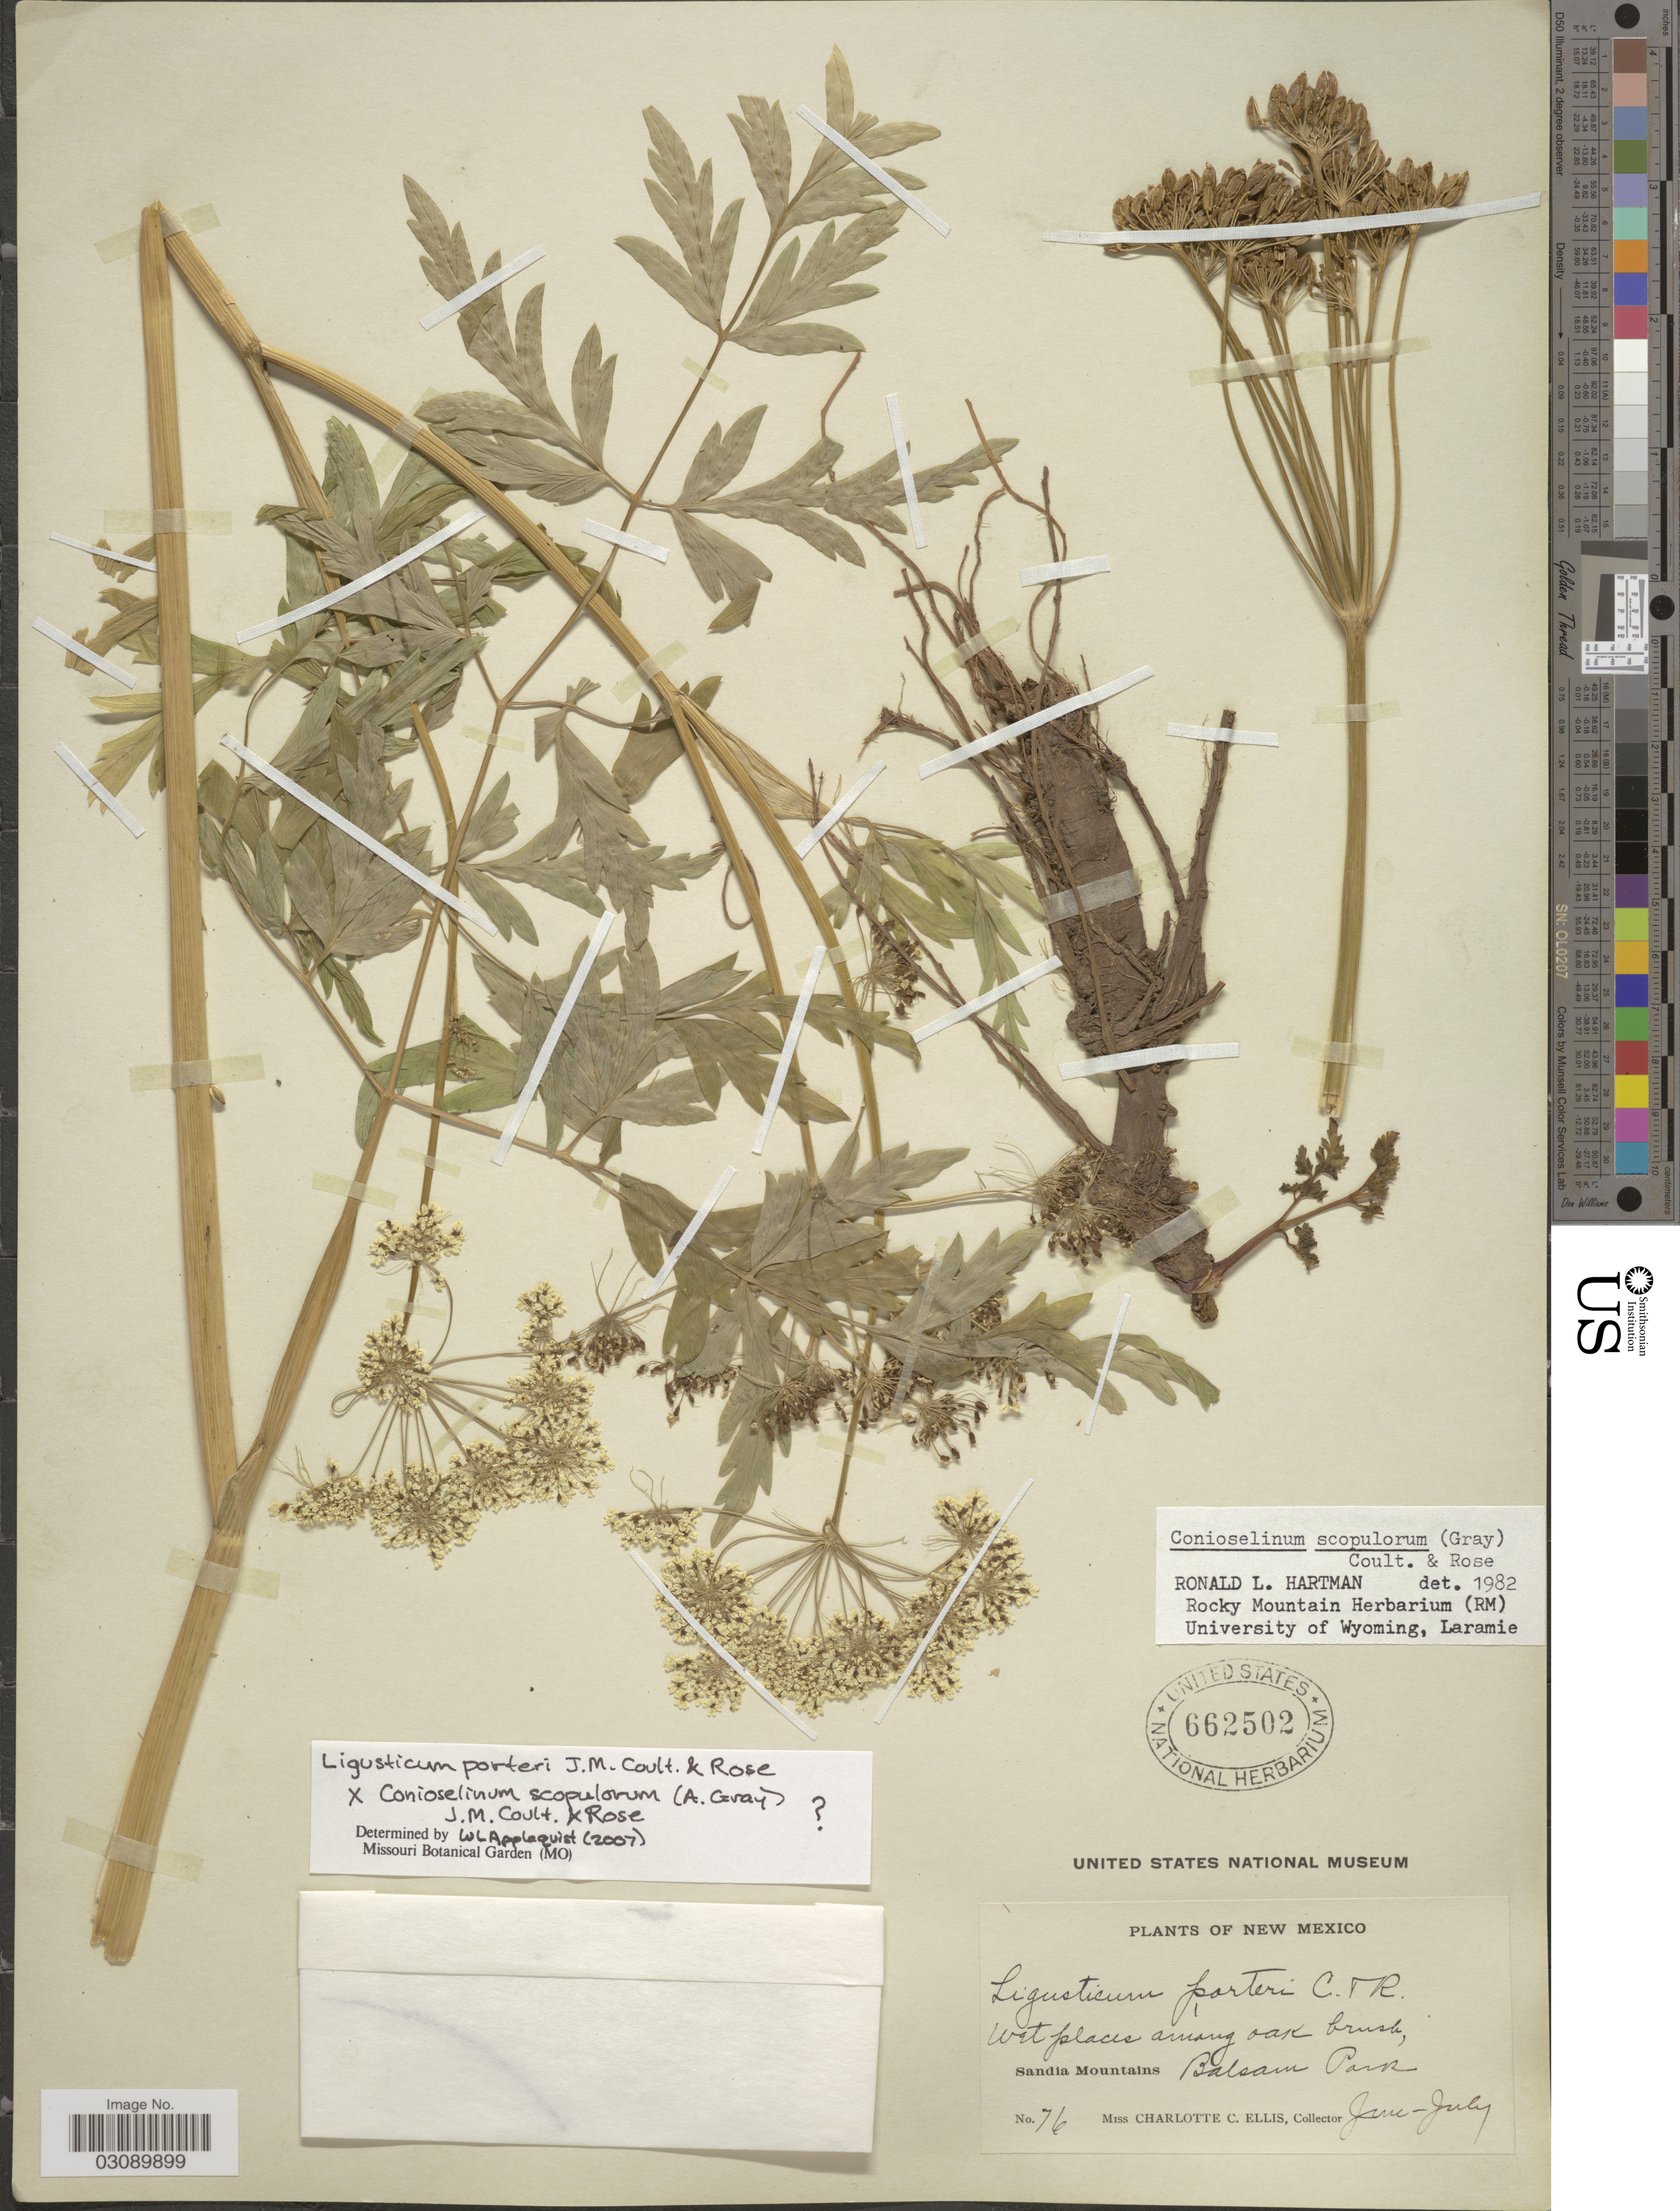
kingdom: Plantae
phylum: Tracheophyta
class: Magnoliopsida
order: Apiales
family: Apiaceae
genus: Conioselinum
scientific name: Conioselinum scopulorum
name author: (A. Gray) J.M. Coult. & Rose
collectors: C. C. Ellis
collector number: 76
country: United States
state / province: New Mexico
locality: Sandia Mountains. Balsam Pass.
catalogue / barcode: US 662502